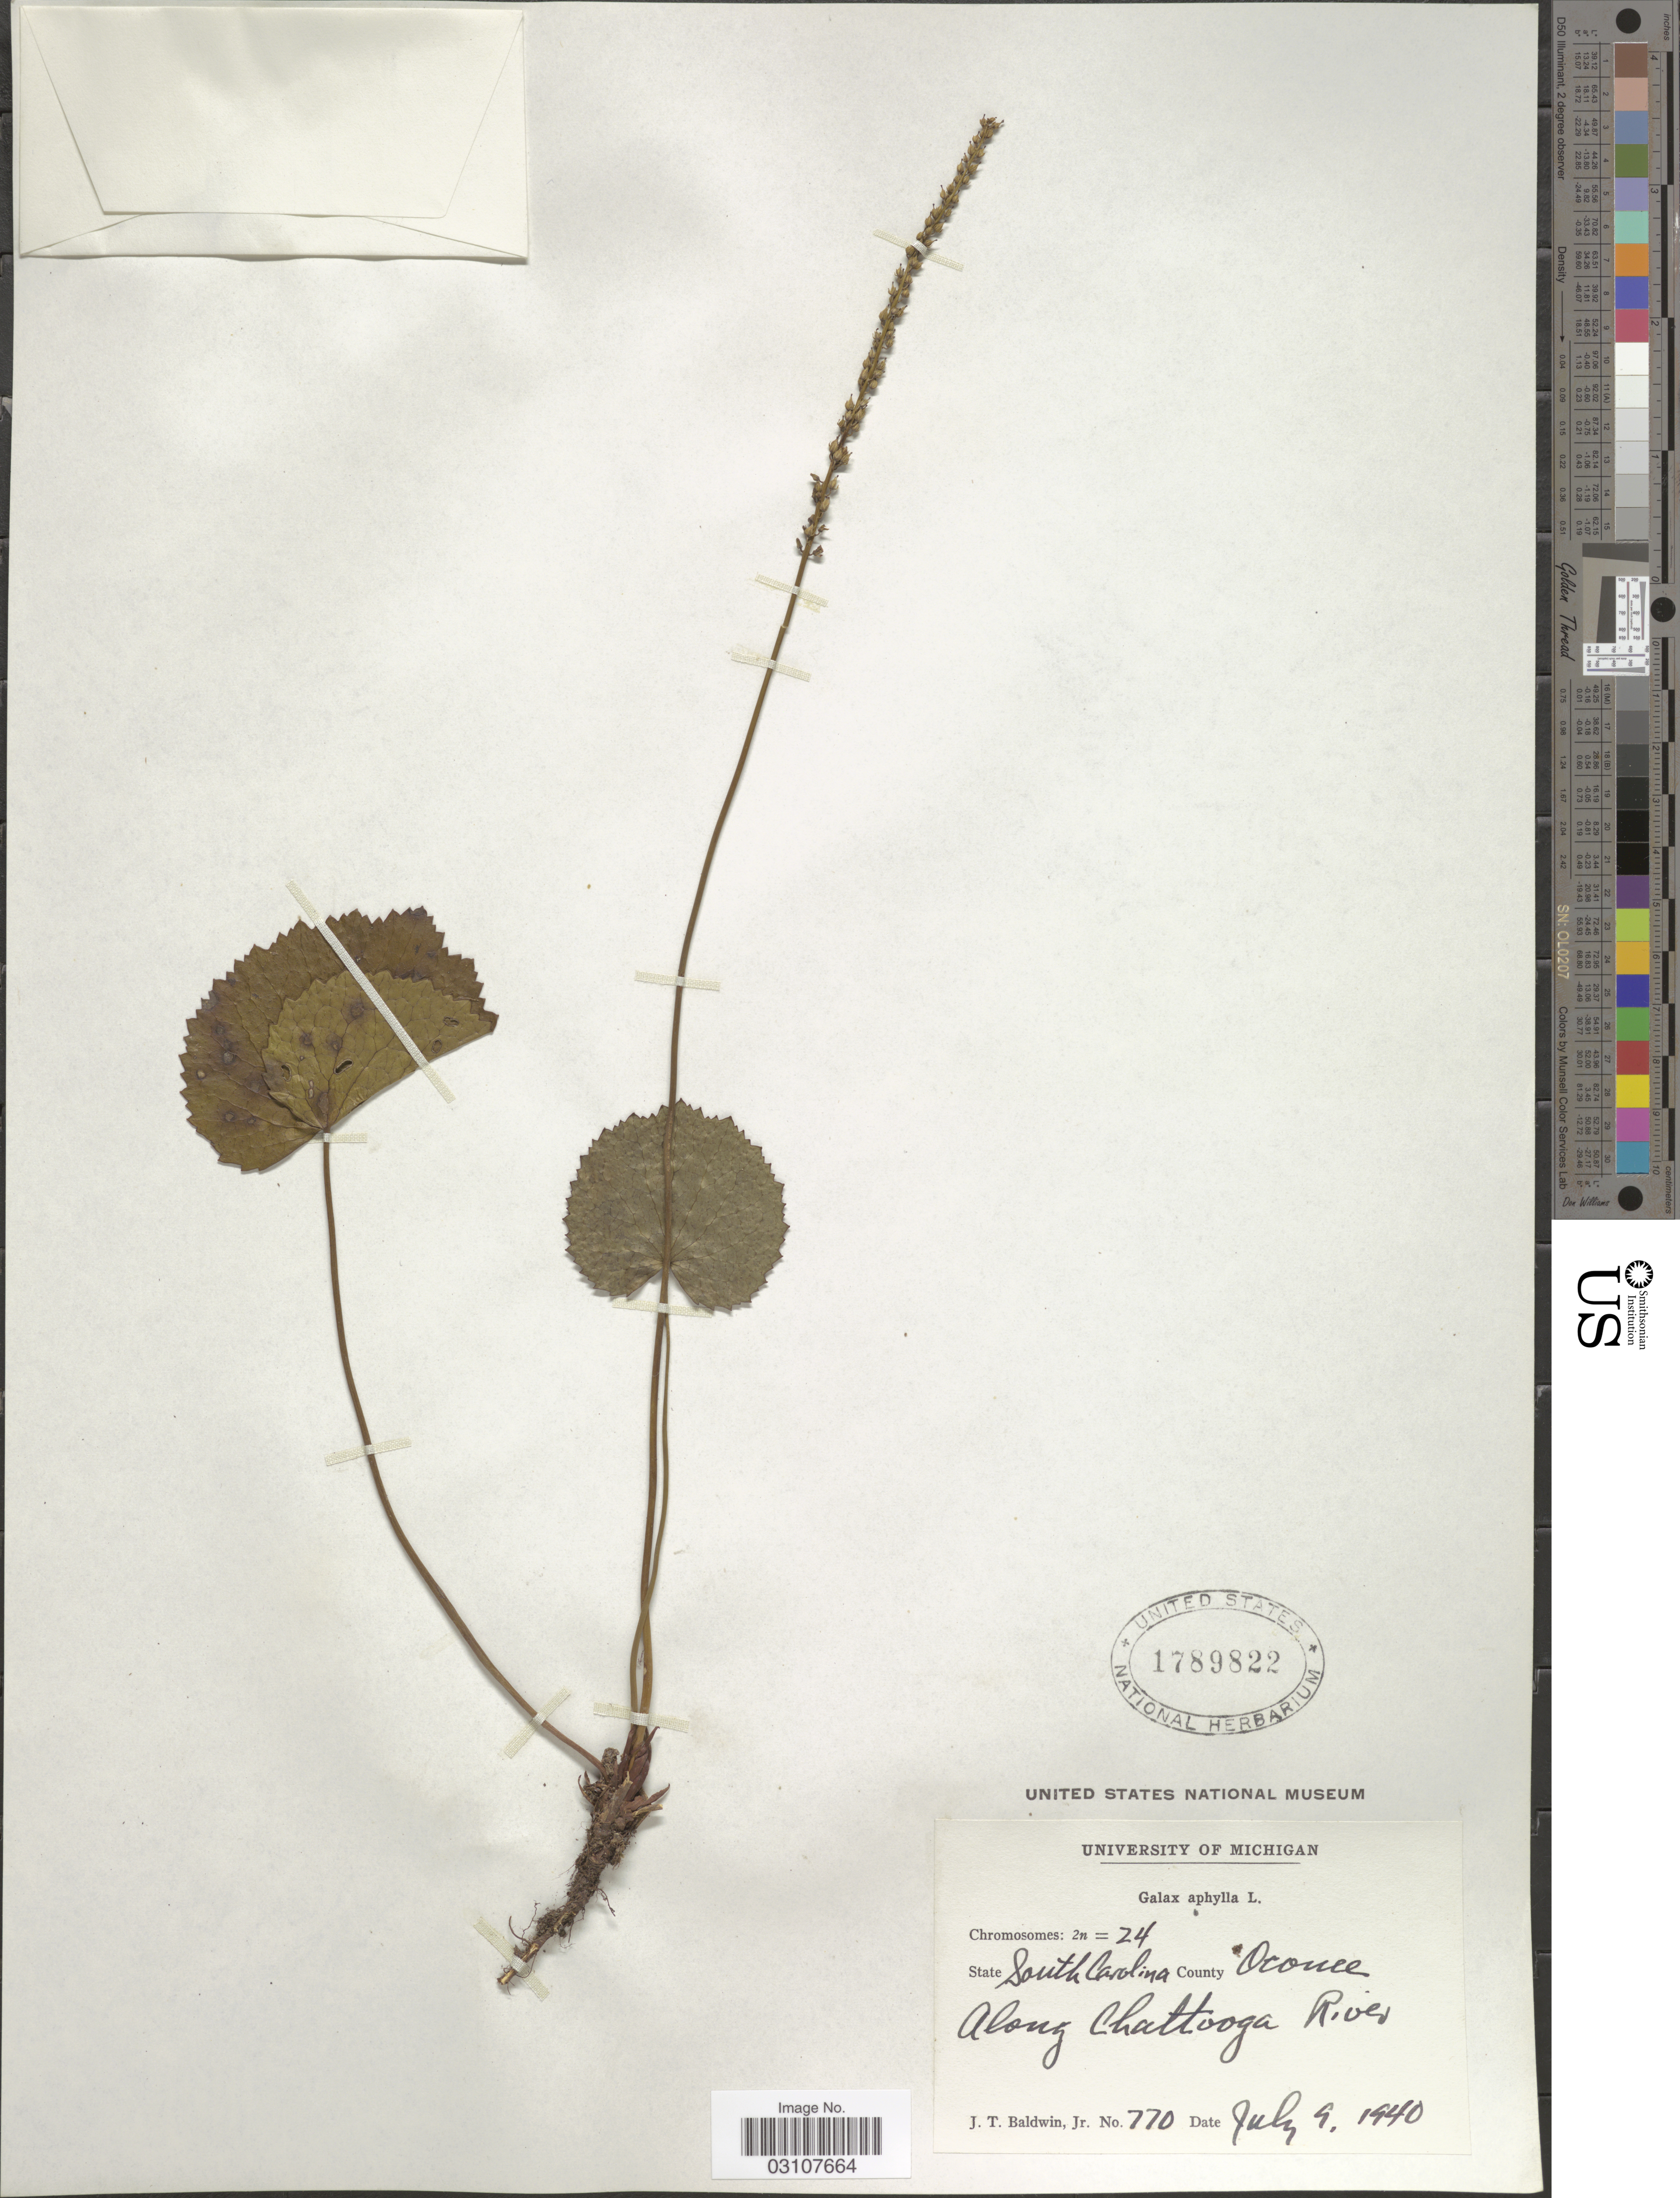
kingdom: Plantae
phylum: Tracheophyta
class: Magnoliopsida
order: Ericales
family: Diapensiaceae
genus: Galax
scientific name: Galax urceolata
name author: (Poir.) Brummitt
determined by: Gaynor, Michelle L., (FLAS), University of Florida (UNITED STATES)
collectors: J. T. Baldwin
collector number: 770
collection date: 1940-07-09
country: United States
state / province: South Carolina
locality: County Oconee. Along Chattooga River.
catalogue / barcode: US 1789822